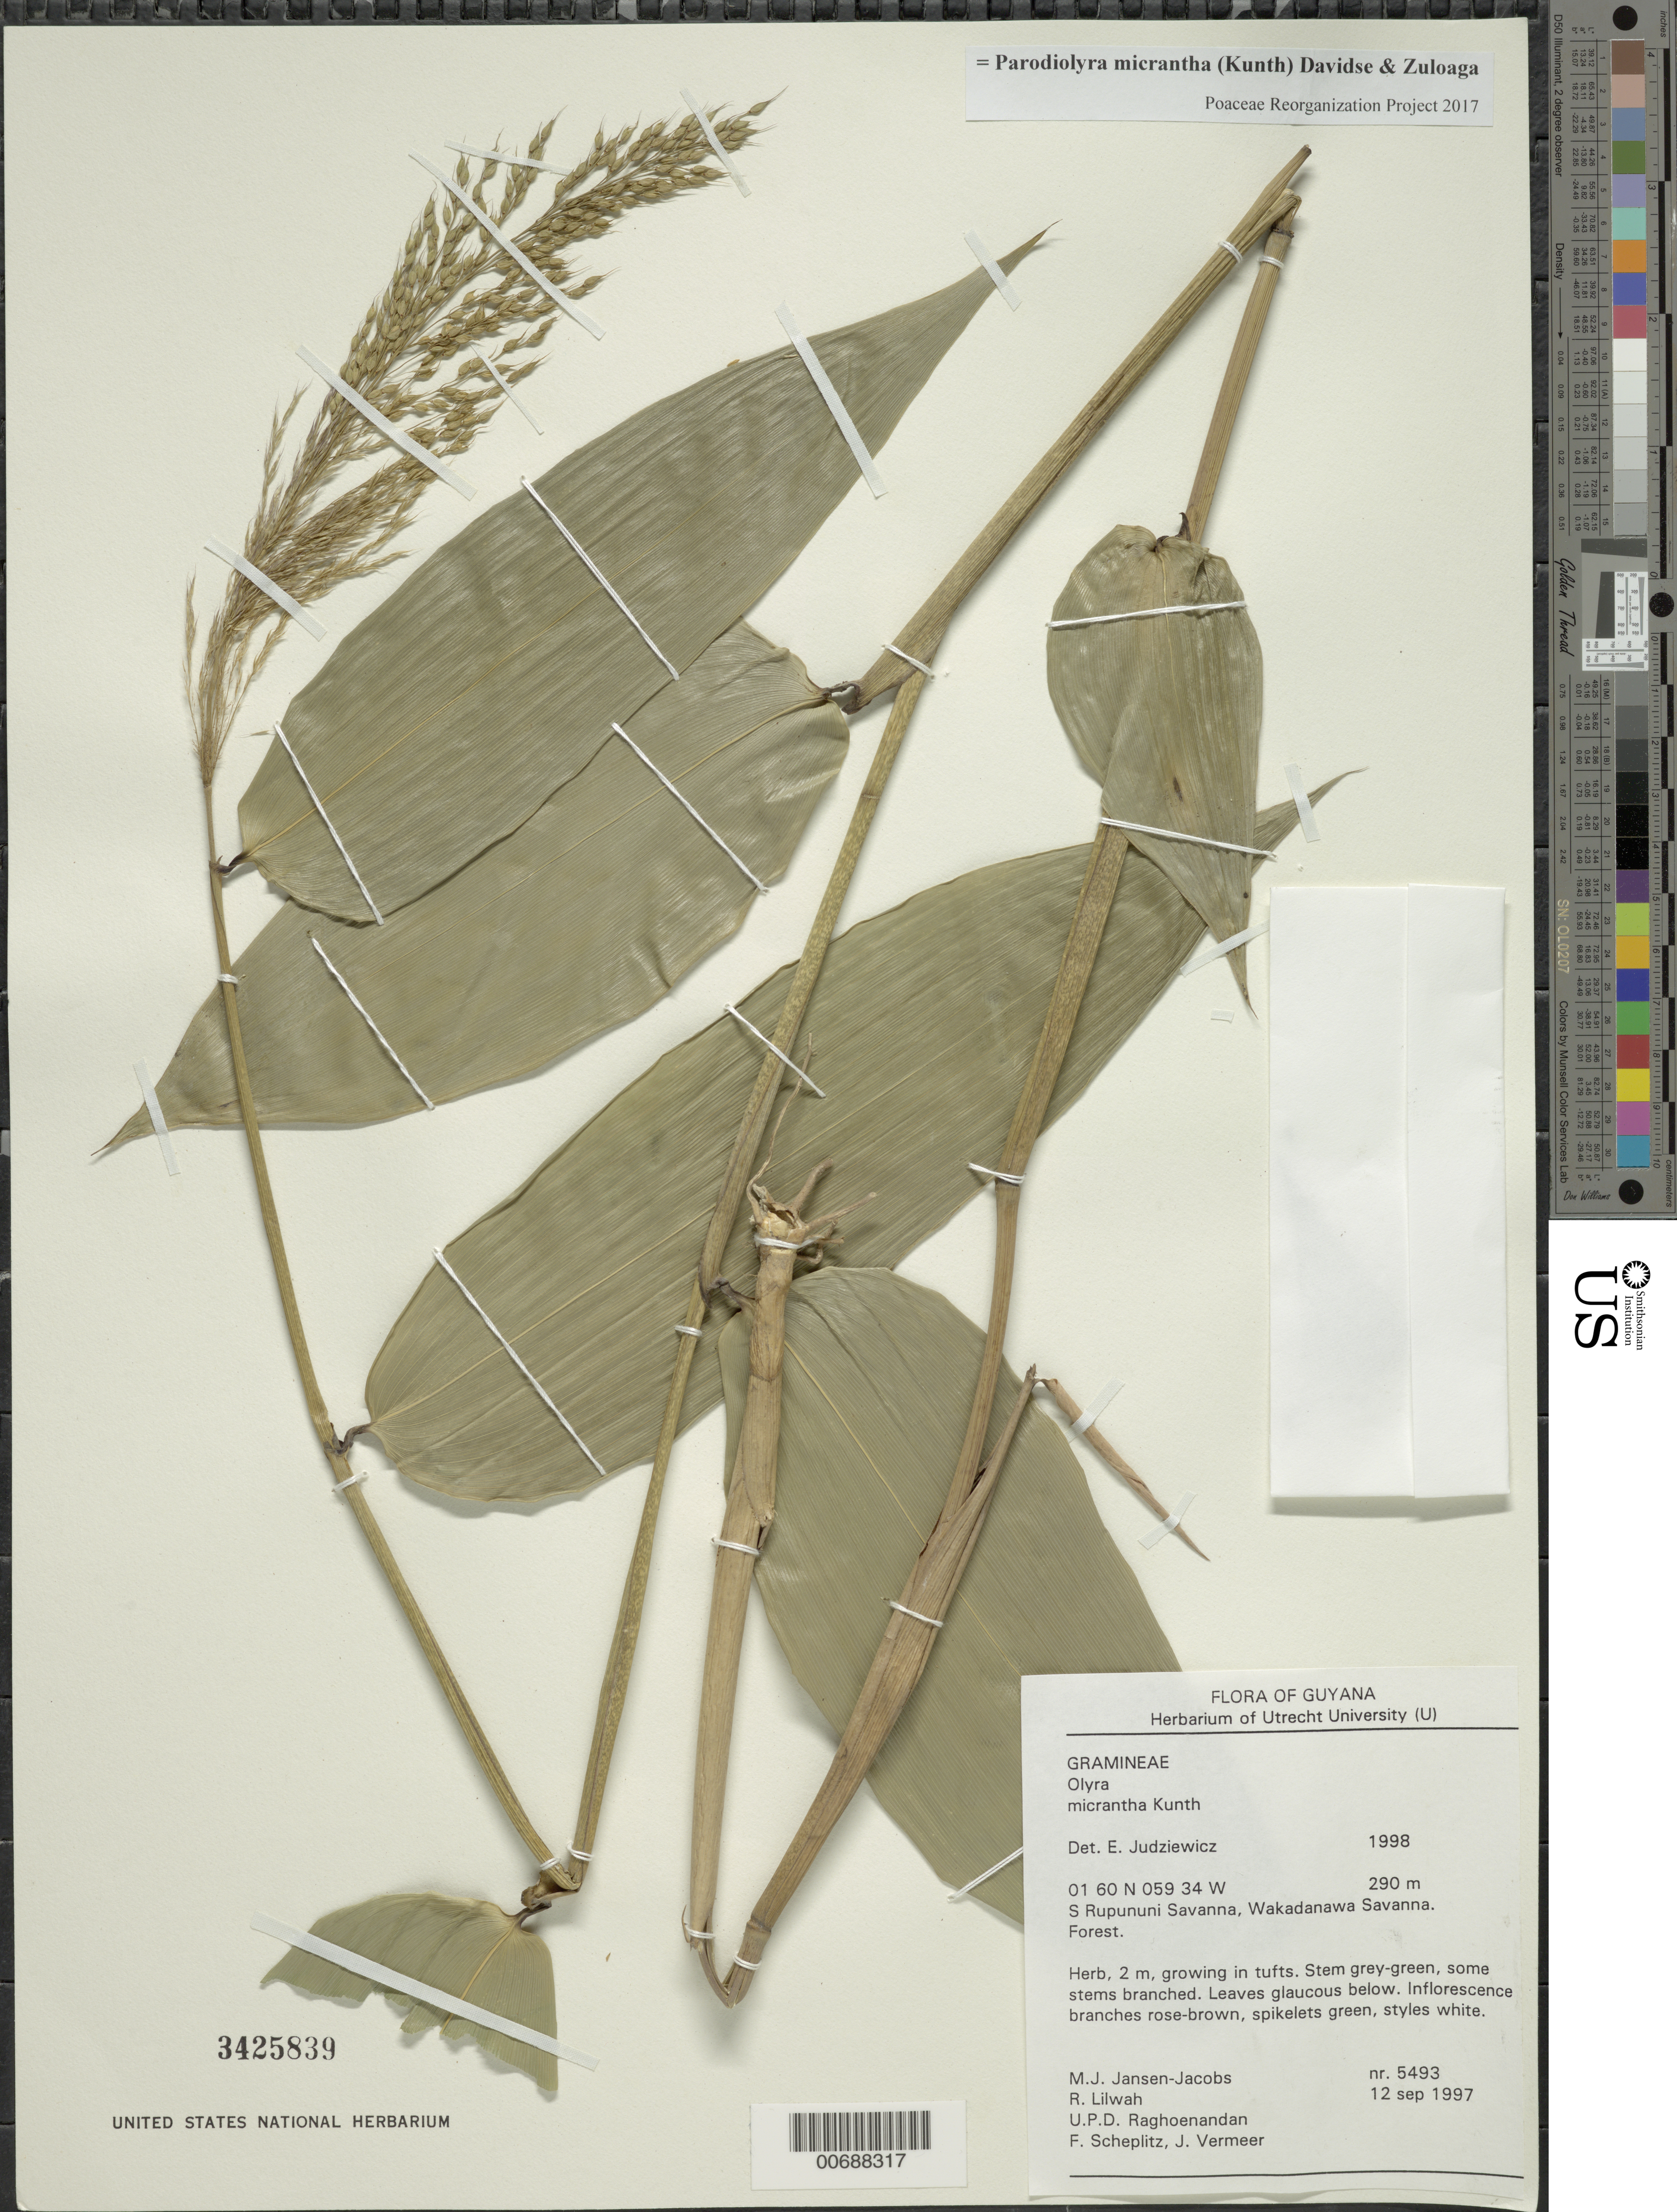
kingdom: Plantae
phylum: Tracheophyta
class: Liliopsida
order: Poales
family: Poaceae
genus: Parodiolyra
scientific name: Parodiolyra micrantha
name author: (Kunth) Davidse & Zuloaga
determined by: Poaceae Reorganization Project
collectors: M. J. Jansen-Jacobs, R. Lilwah, U. Raghoenandan, F. Scheplitz & J. Vermeer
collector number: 5493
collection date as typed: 12-Sep-97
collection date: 1997-09-12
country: Guyana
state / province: U. Takutu-U. Essequibo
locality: S. Rupununi savanna, Wakadanawa Savanna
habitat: Forest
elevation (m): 290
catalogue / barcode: US 3425839